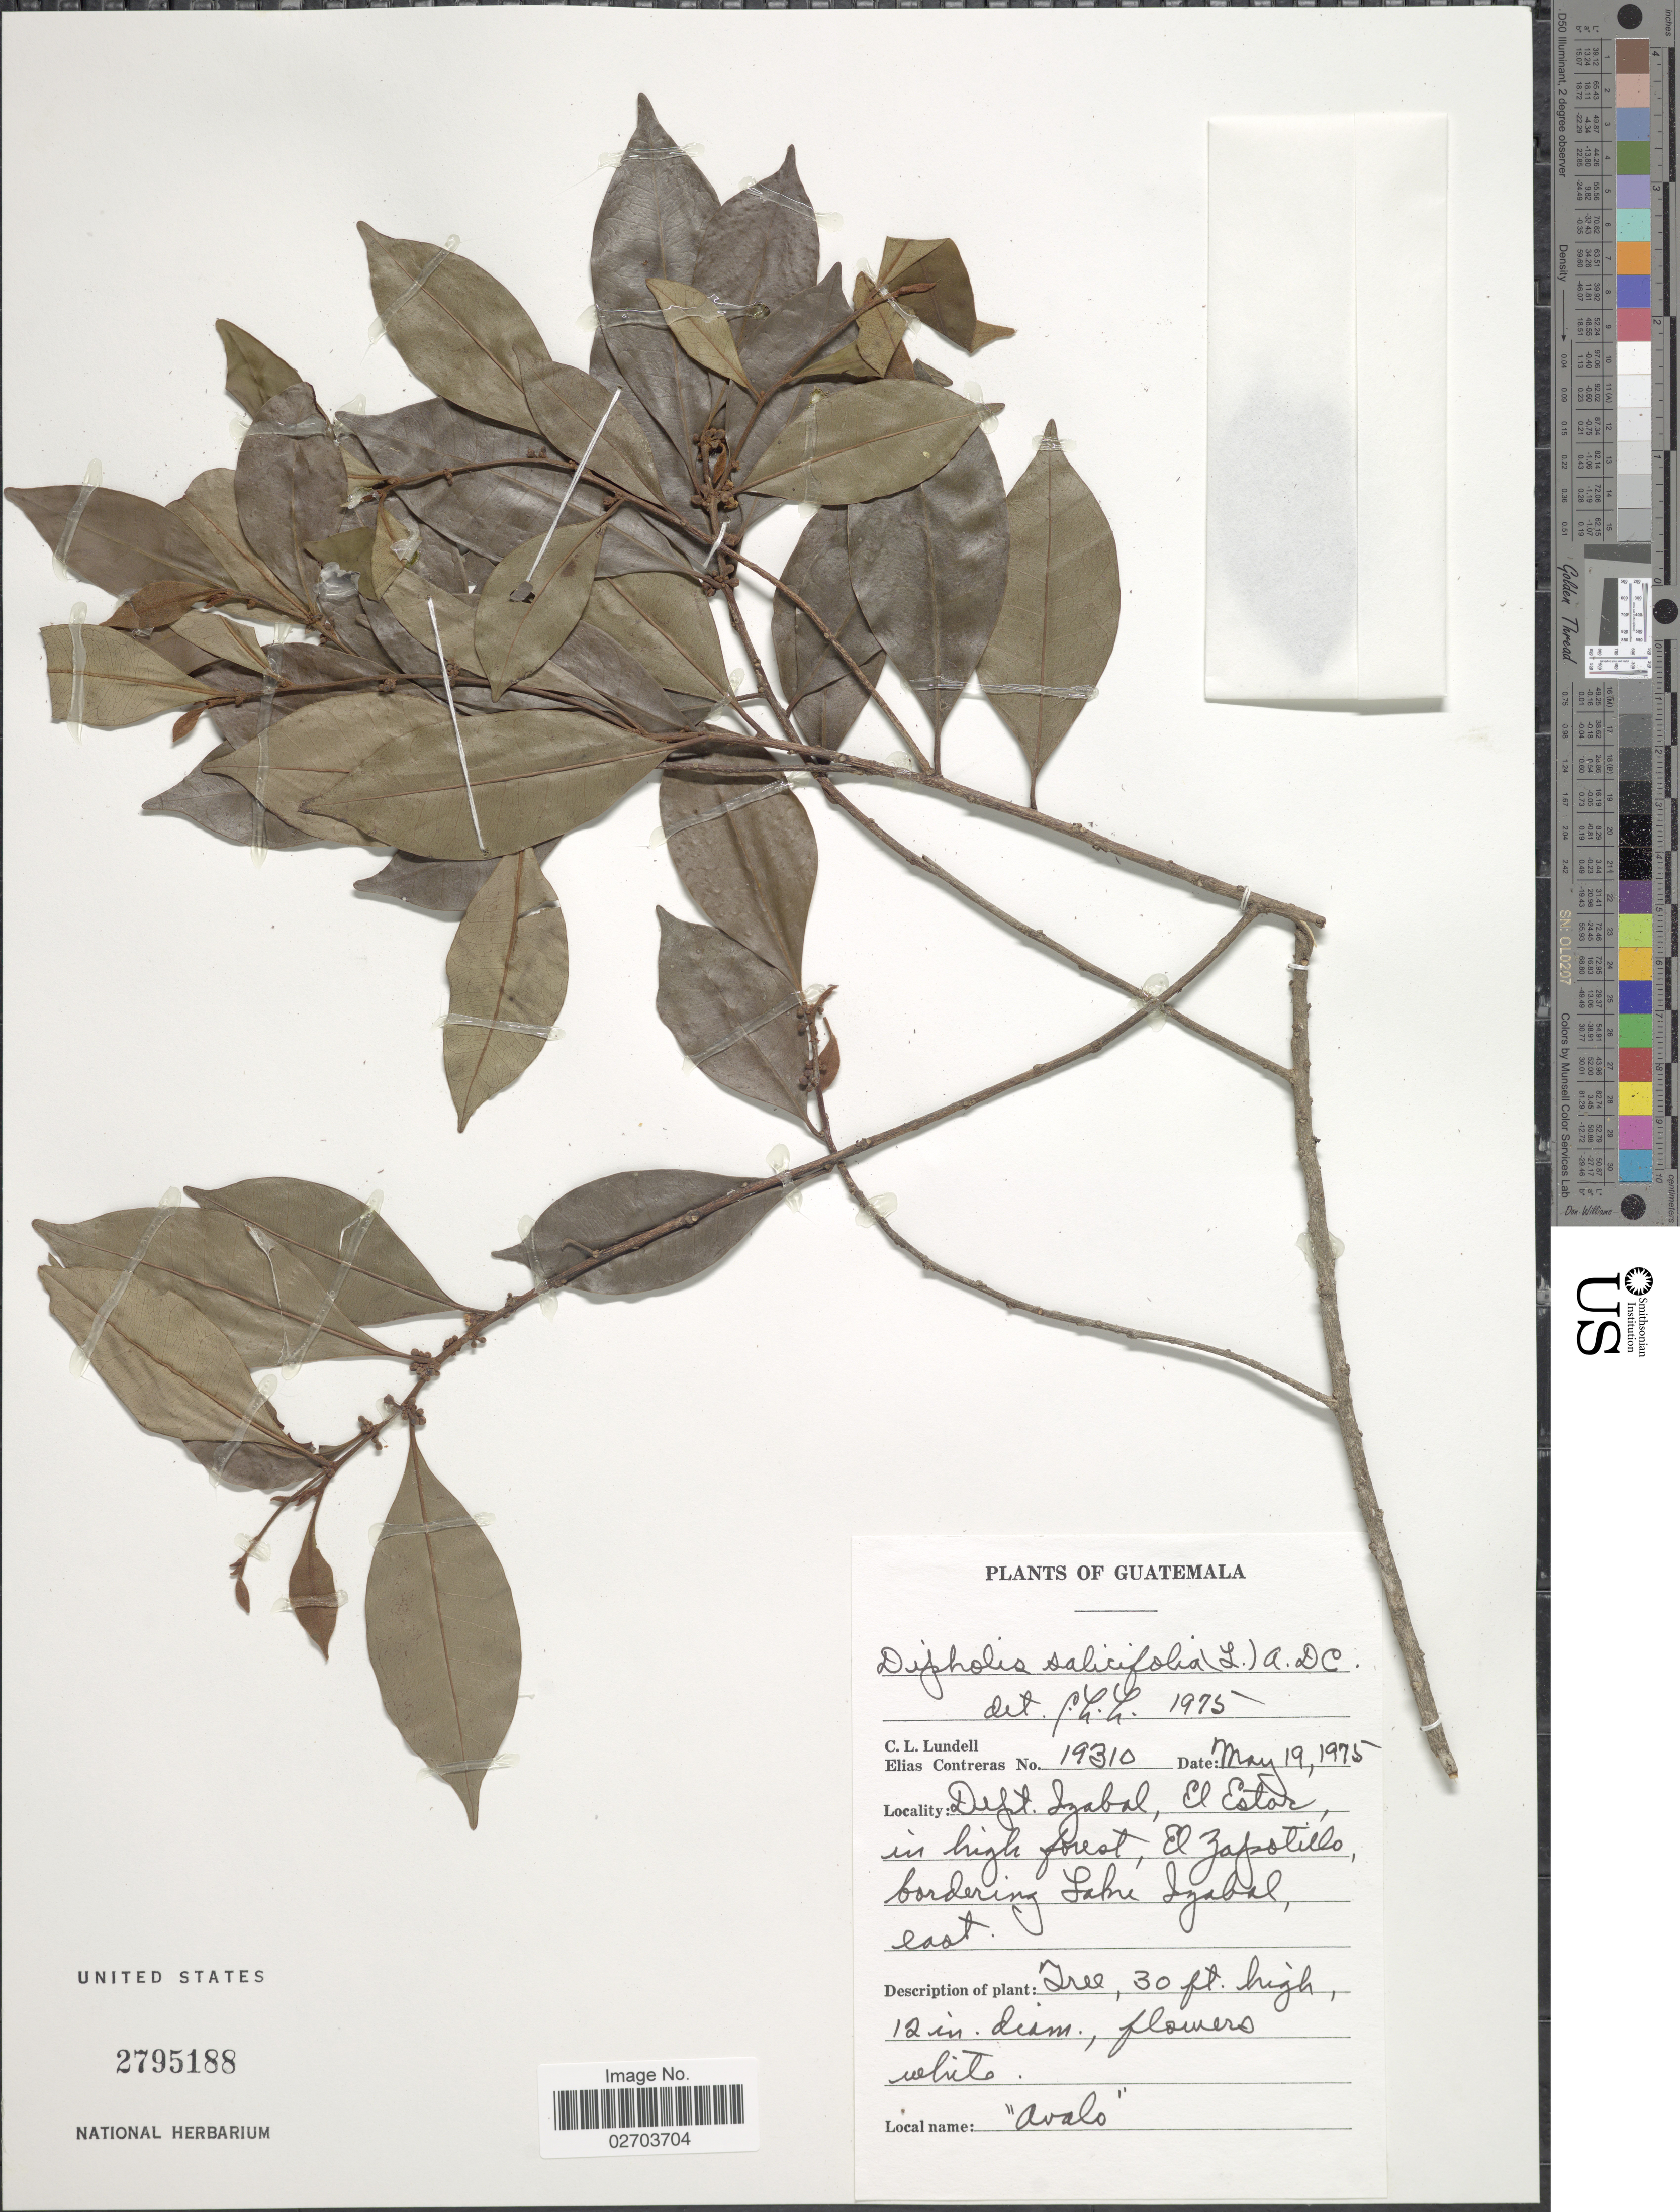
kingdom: Plantae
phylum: Tracheophyta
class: Magnoliopsida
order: Ericales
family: Sapotaceae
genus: Sideroxylon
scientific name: Sideroxylon salicifolium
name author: (L.) Lam.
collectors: C. L. Lundell & E. Contreras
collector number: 19310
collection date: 1975-05-19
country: Guatemala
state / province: Izabal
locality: El Estor in high forest, El Zapotillo, bordering Lake Izabal, east.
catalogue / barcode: US 2795188